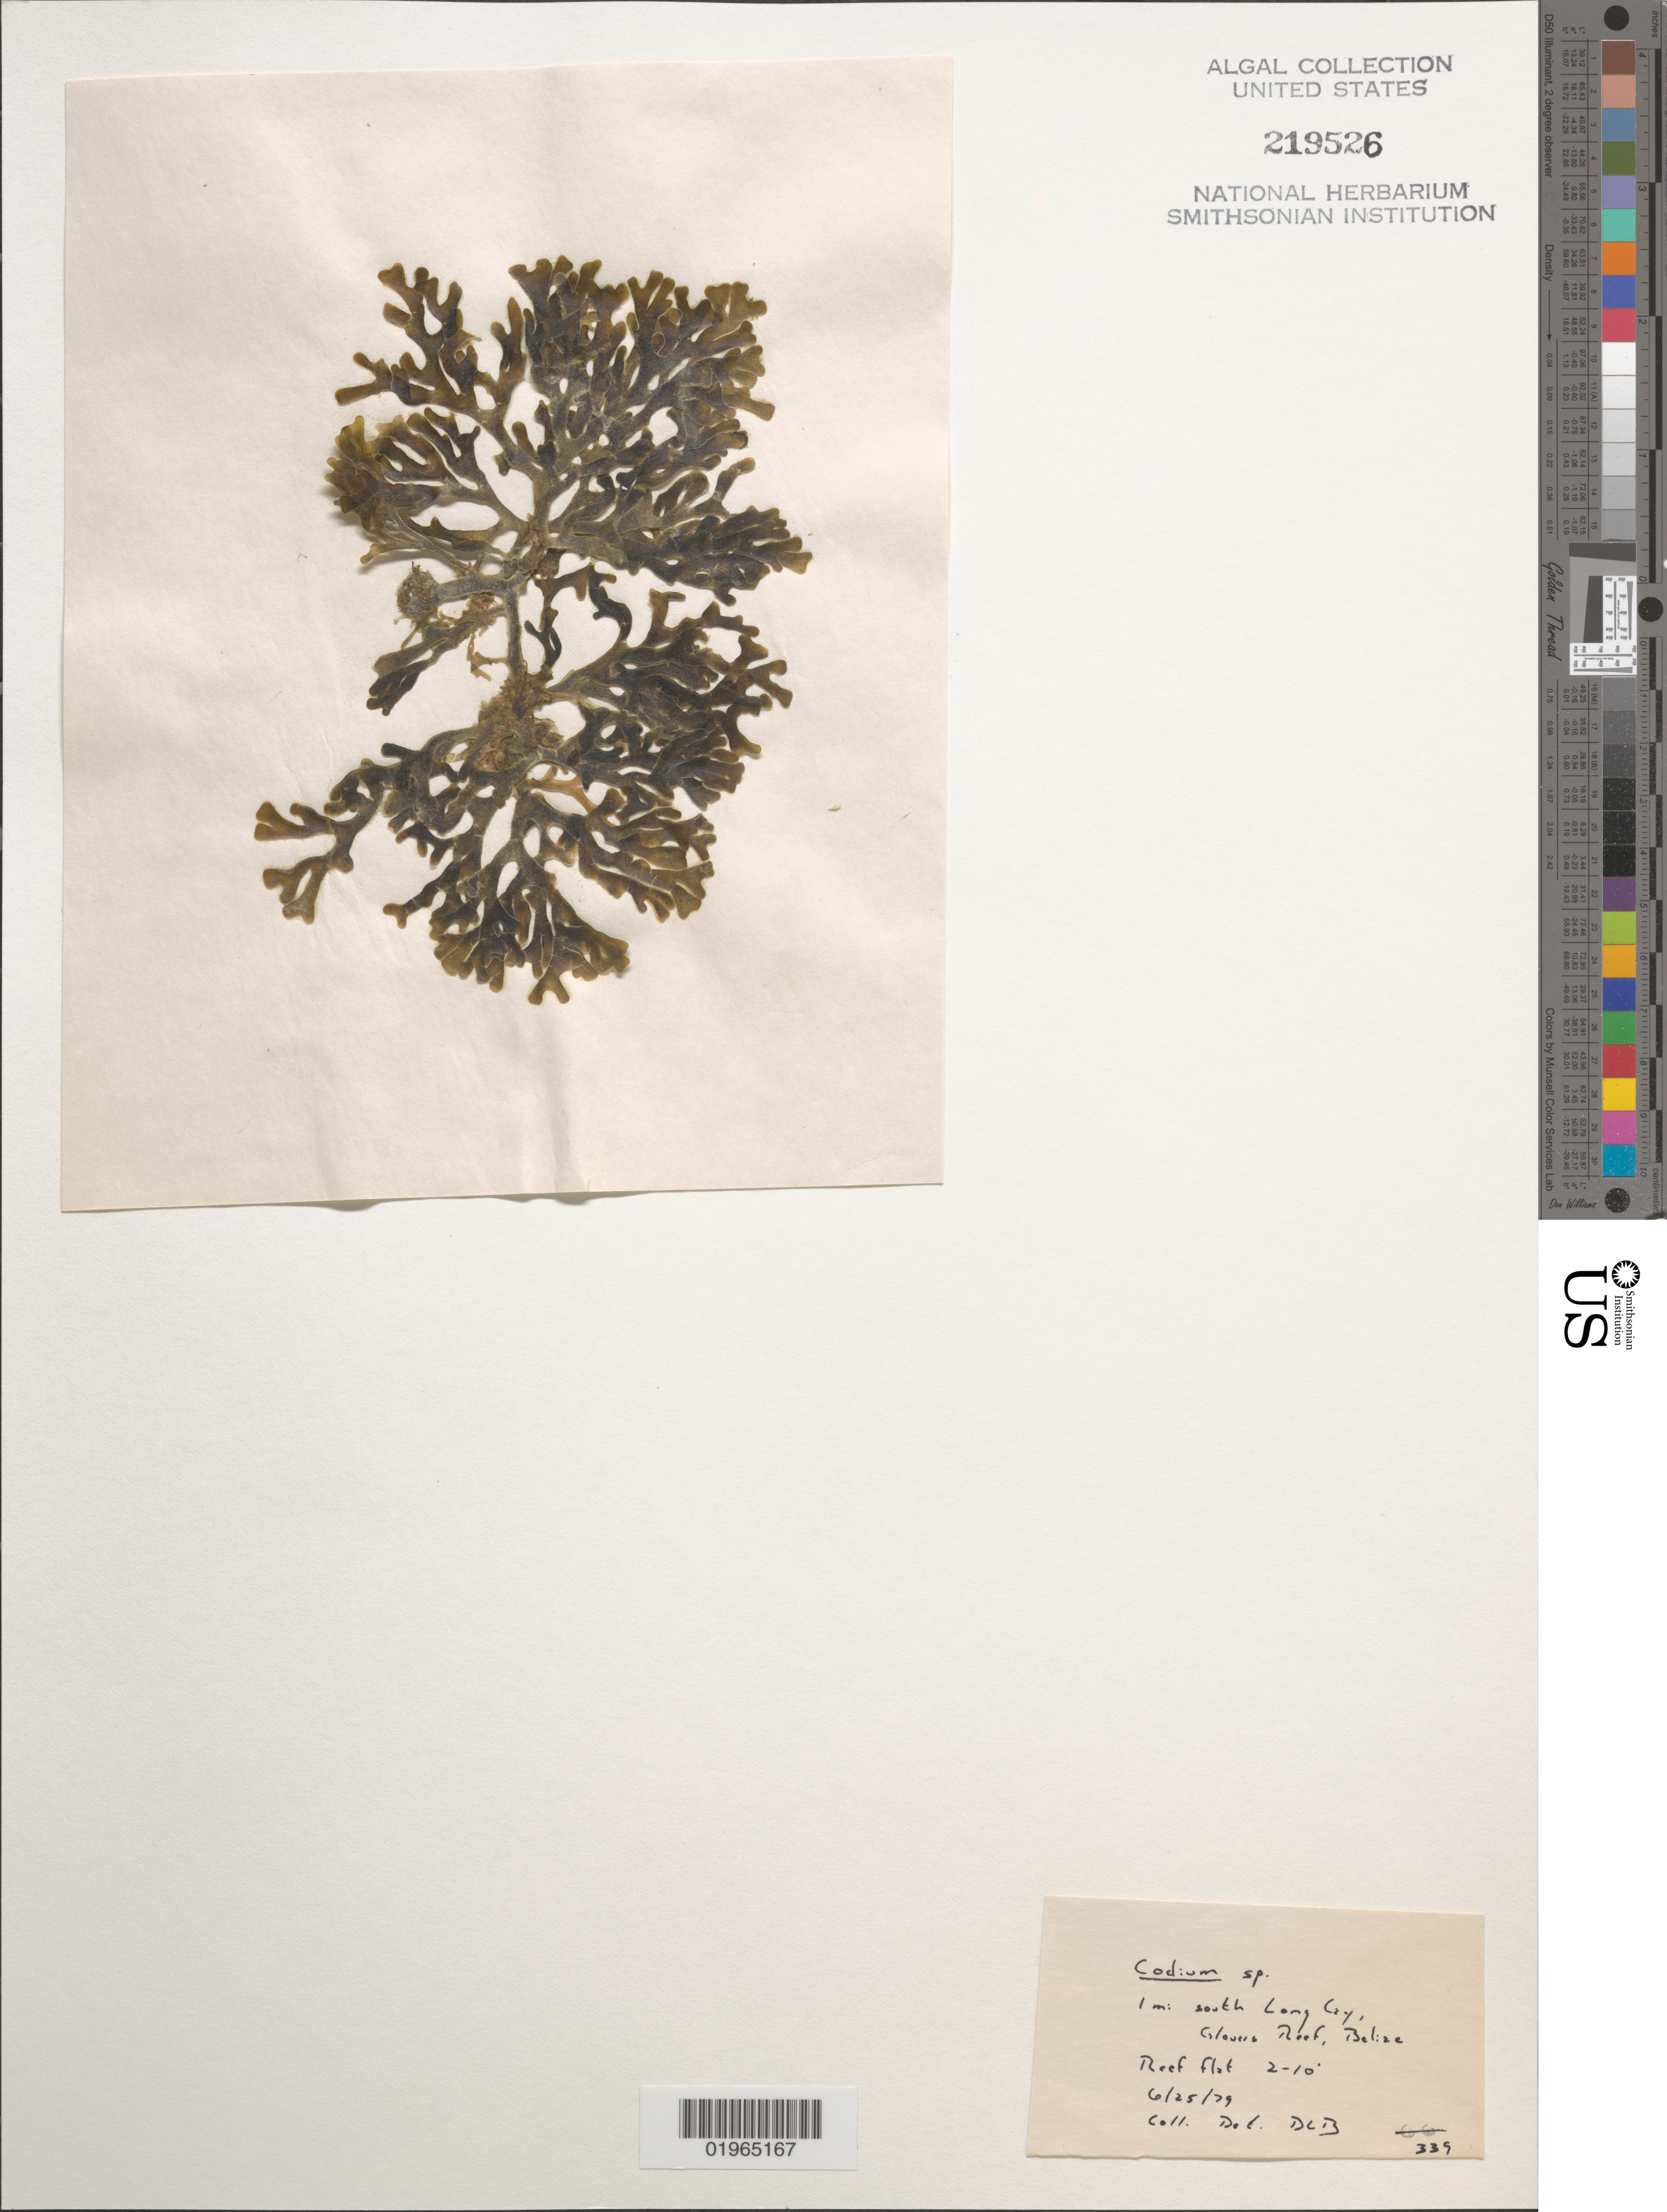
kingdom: Plantae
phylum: Chlorophyta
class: Ulvophyceae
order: Bryopsidales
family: Codiaceae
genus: Codium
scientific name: Codium sp.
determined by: Ballantine, D. L.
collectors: D.L. Ballantine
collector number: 339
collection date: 1979-06-25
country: Belize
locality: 1 mi south Long Cay, Glovers Reef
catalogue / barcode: US 219526